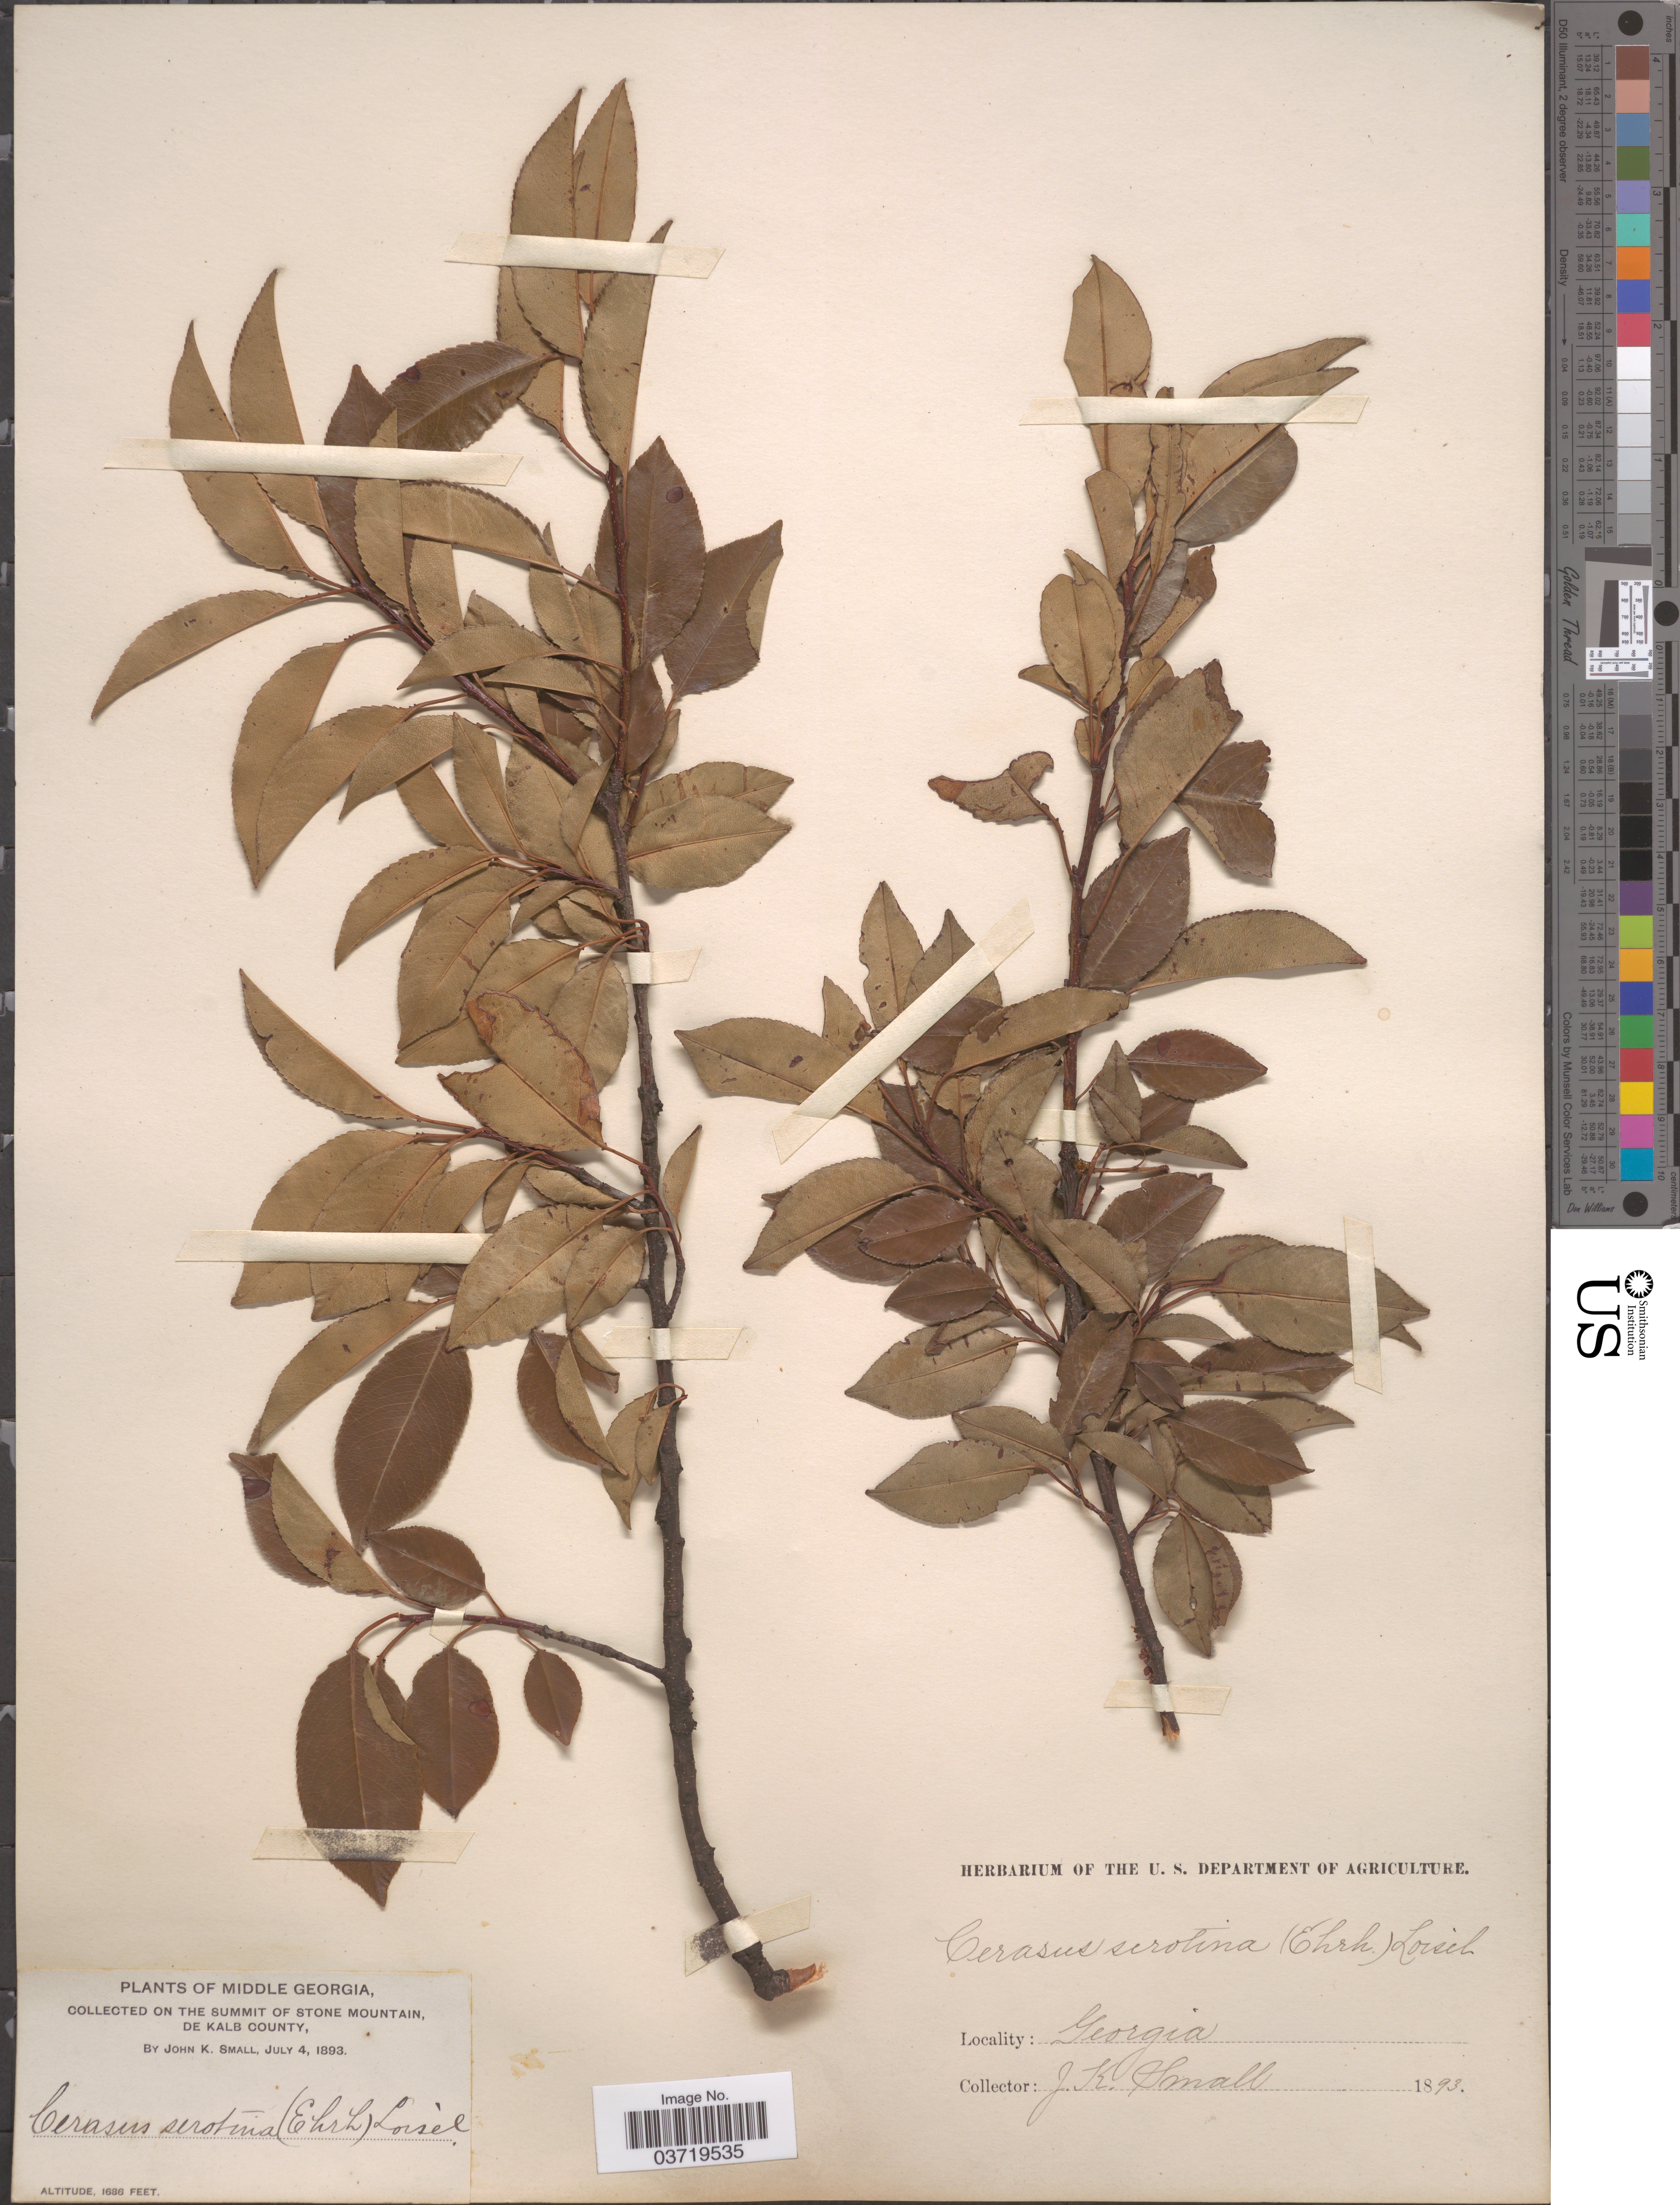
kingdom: Plantae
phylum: Tracheophyta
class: Magnoliopsida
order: Rosales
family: Rosaceae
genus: Prunus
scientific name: Prunus serotina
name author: Ehrh.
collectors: J. K. Small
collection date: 1893-07-04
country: United States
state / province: Georgia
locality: Middle Georgia. On the Summit of Stone Mountain. De Kalb County.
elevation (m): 514